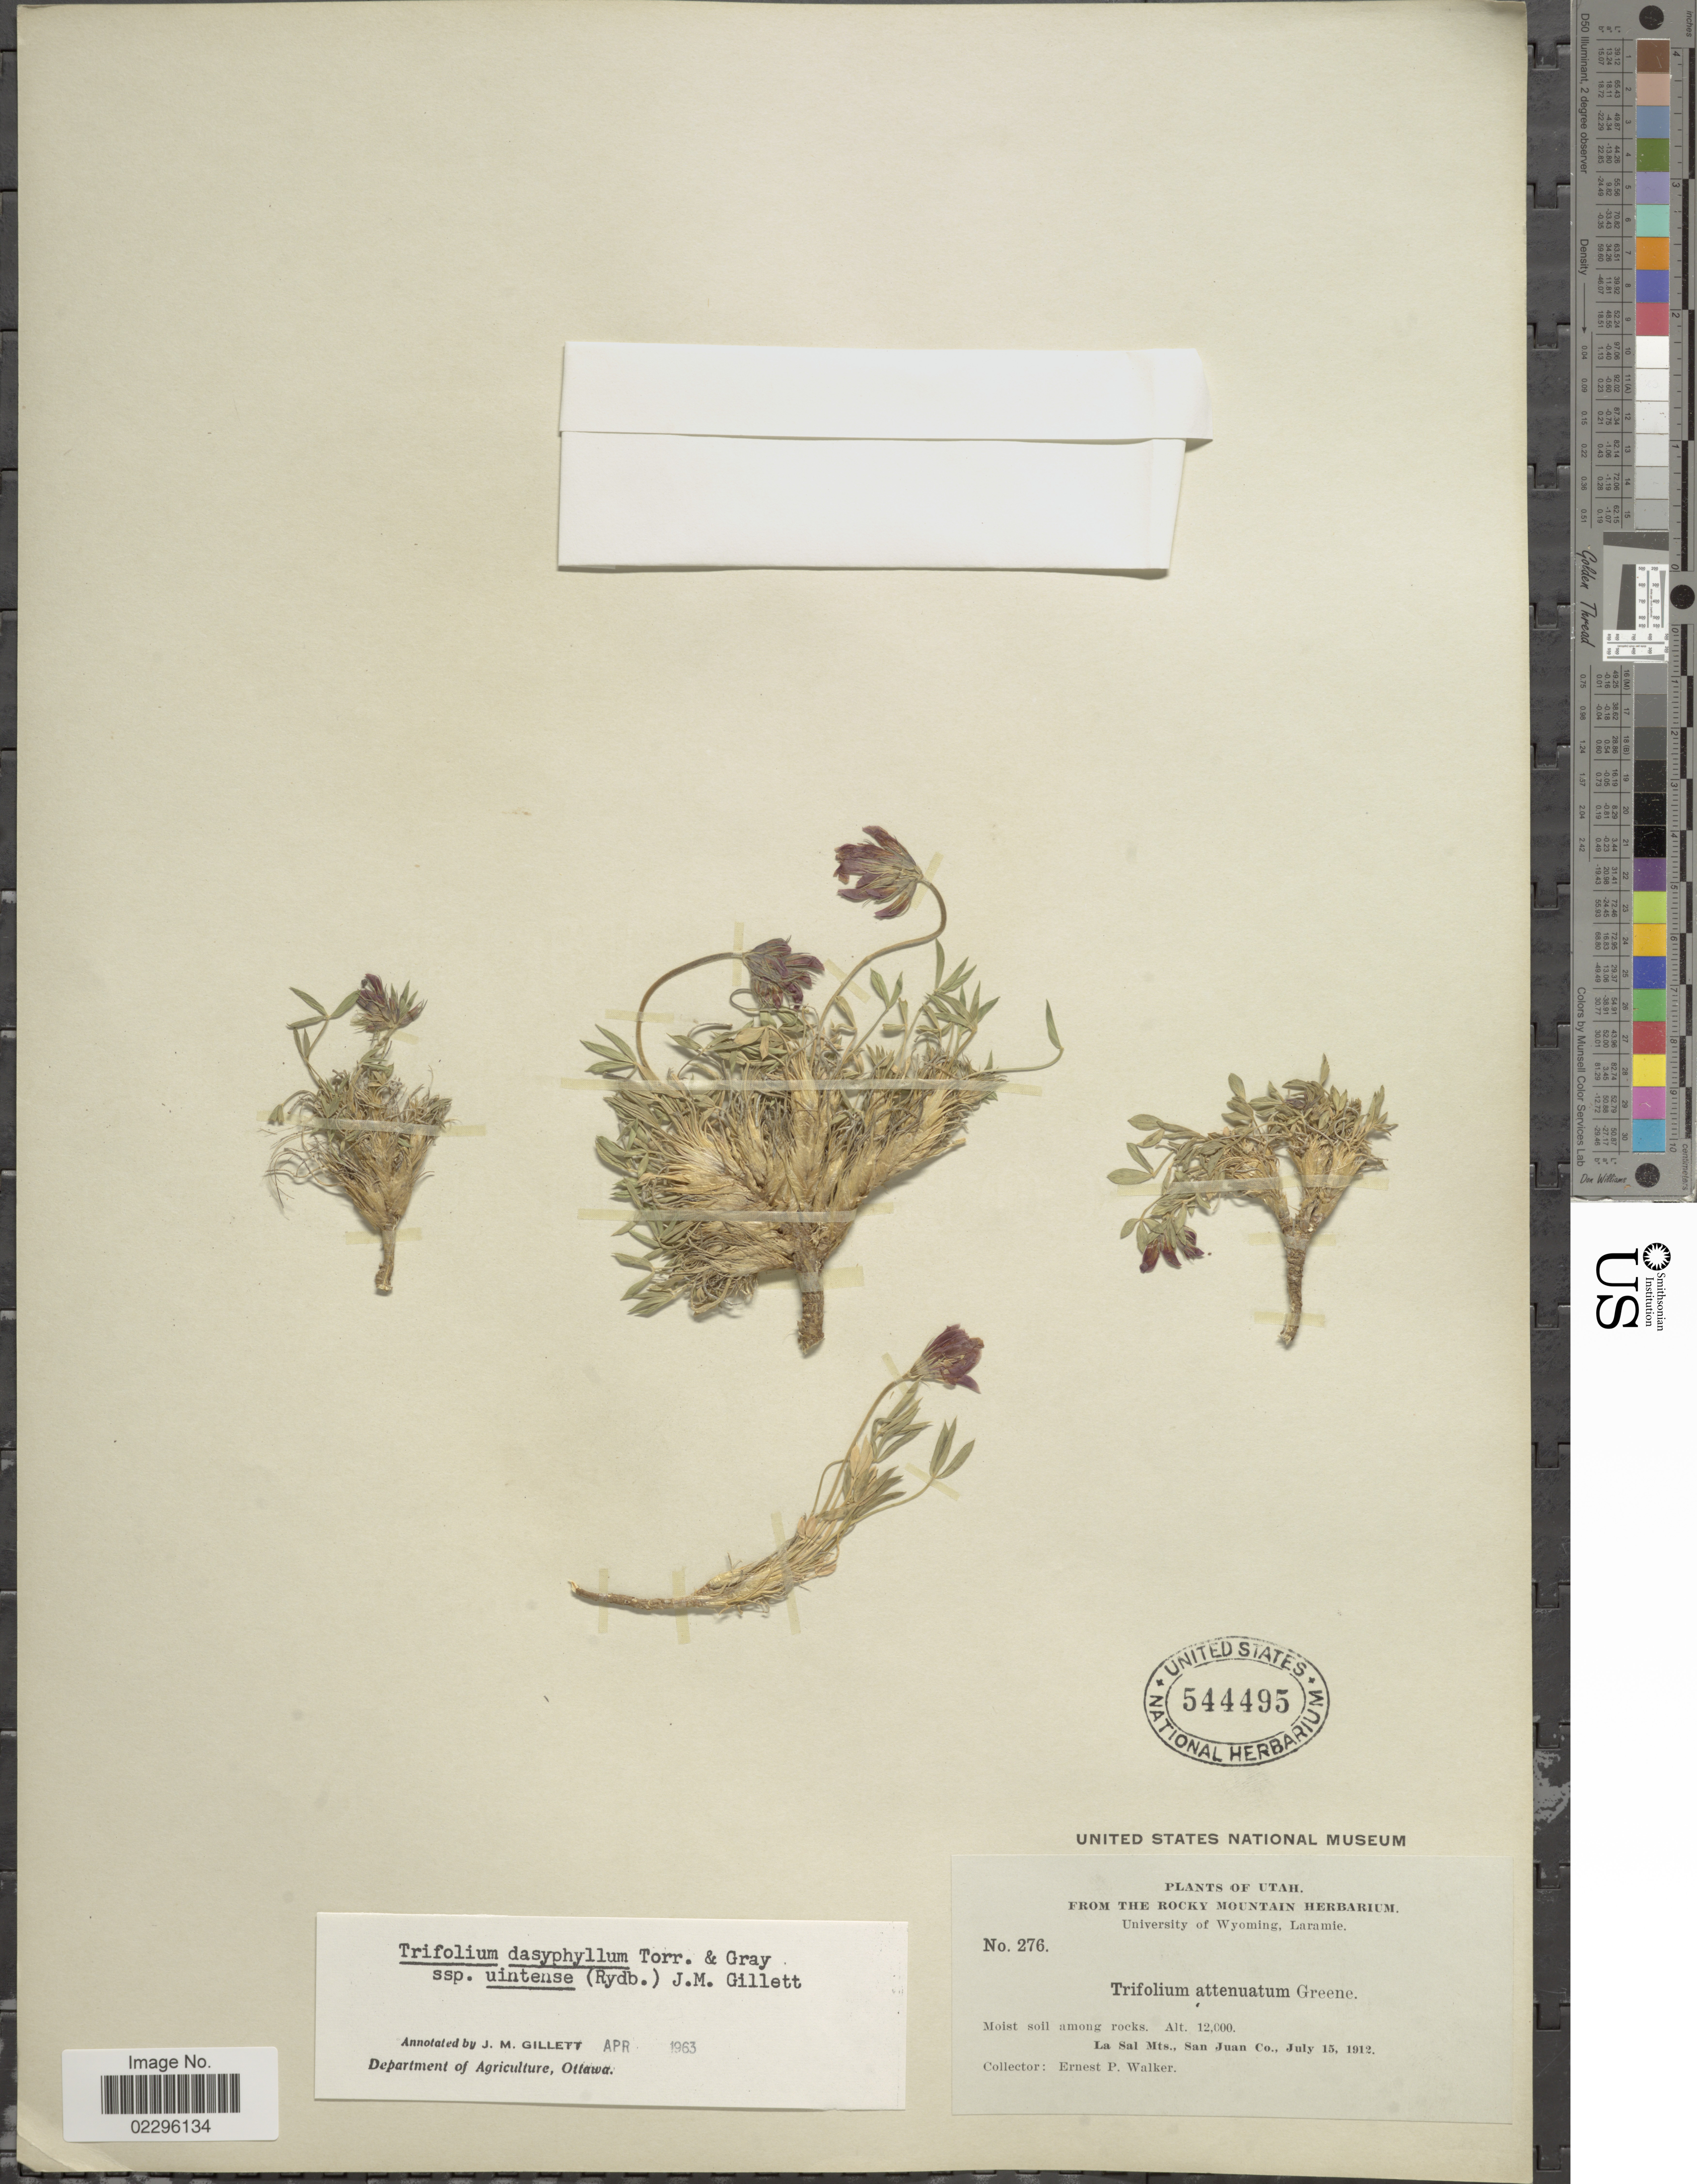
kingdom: Plantae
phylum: Tracheophyta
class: Magnoliopsida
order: Fabales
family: Fabaceae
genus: Trifolium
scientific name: Trifolium dasyphyllum subsp. uintense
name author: (Rydb.) J.M. Gillett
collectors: E. P. Walker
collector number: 276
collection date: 1912-07-15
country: United States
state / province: Utah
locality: La Sal Mts., San Juan Co.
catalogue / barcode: US 544495